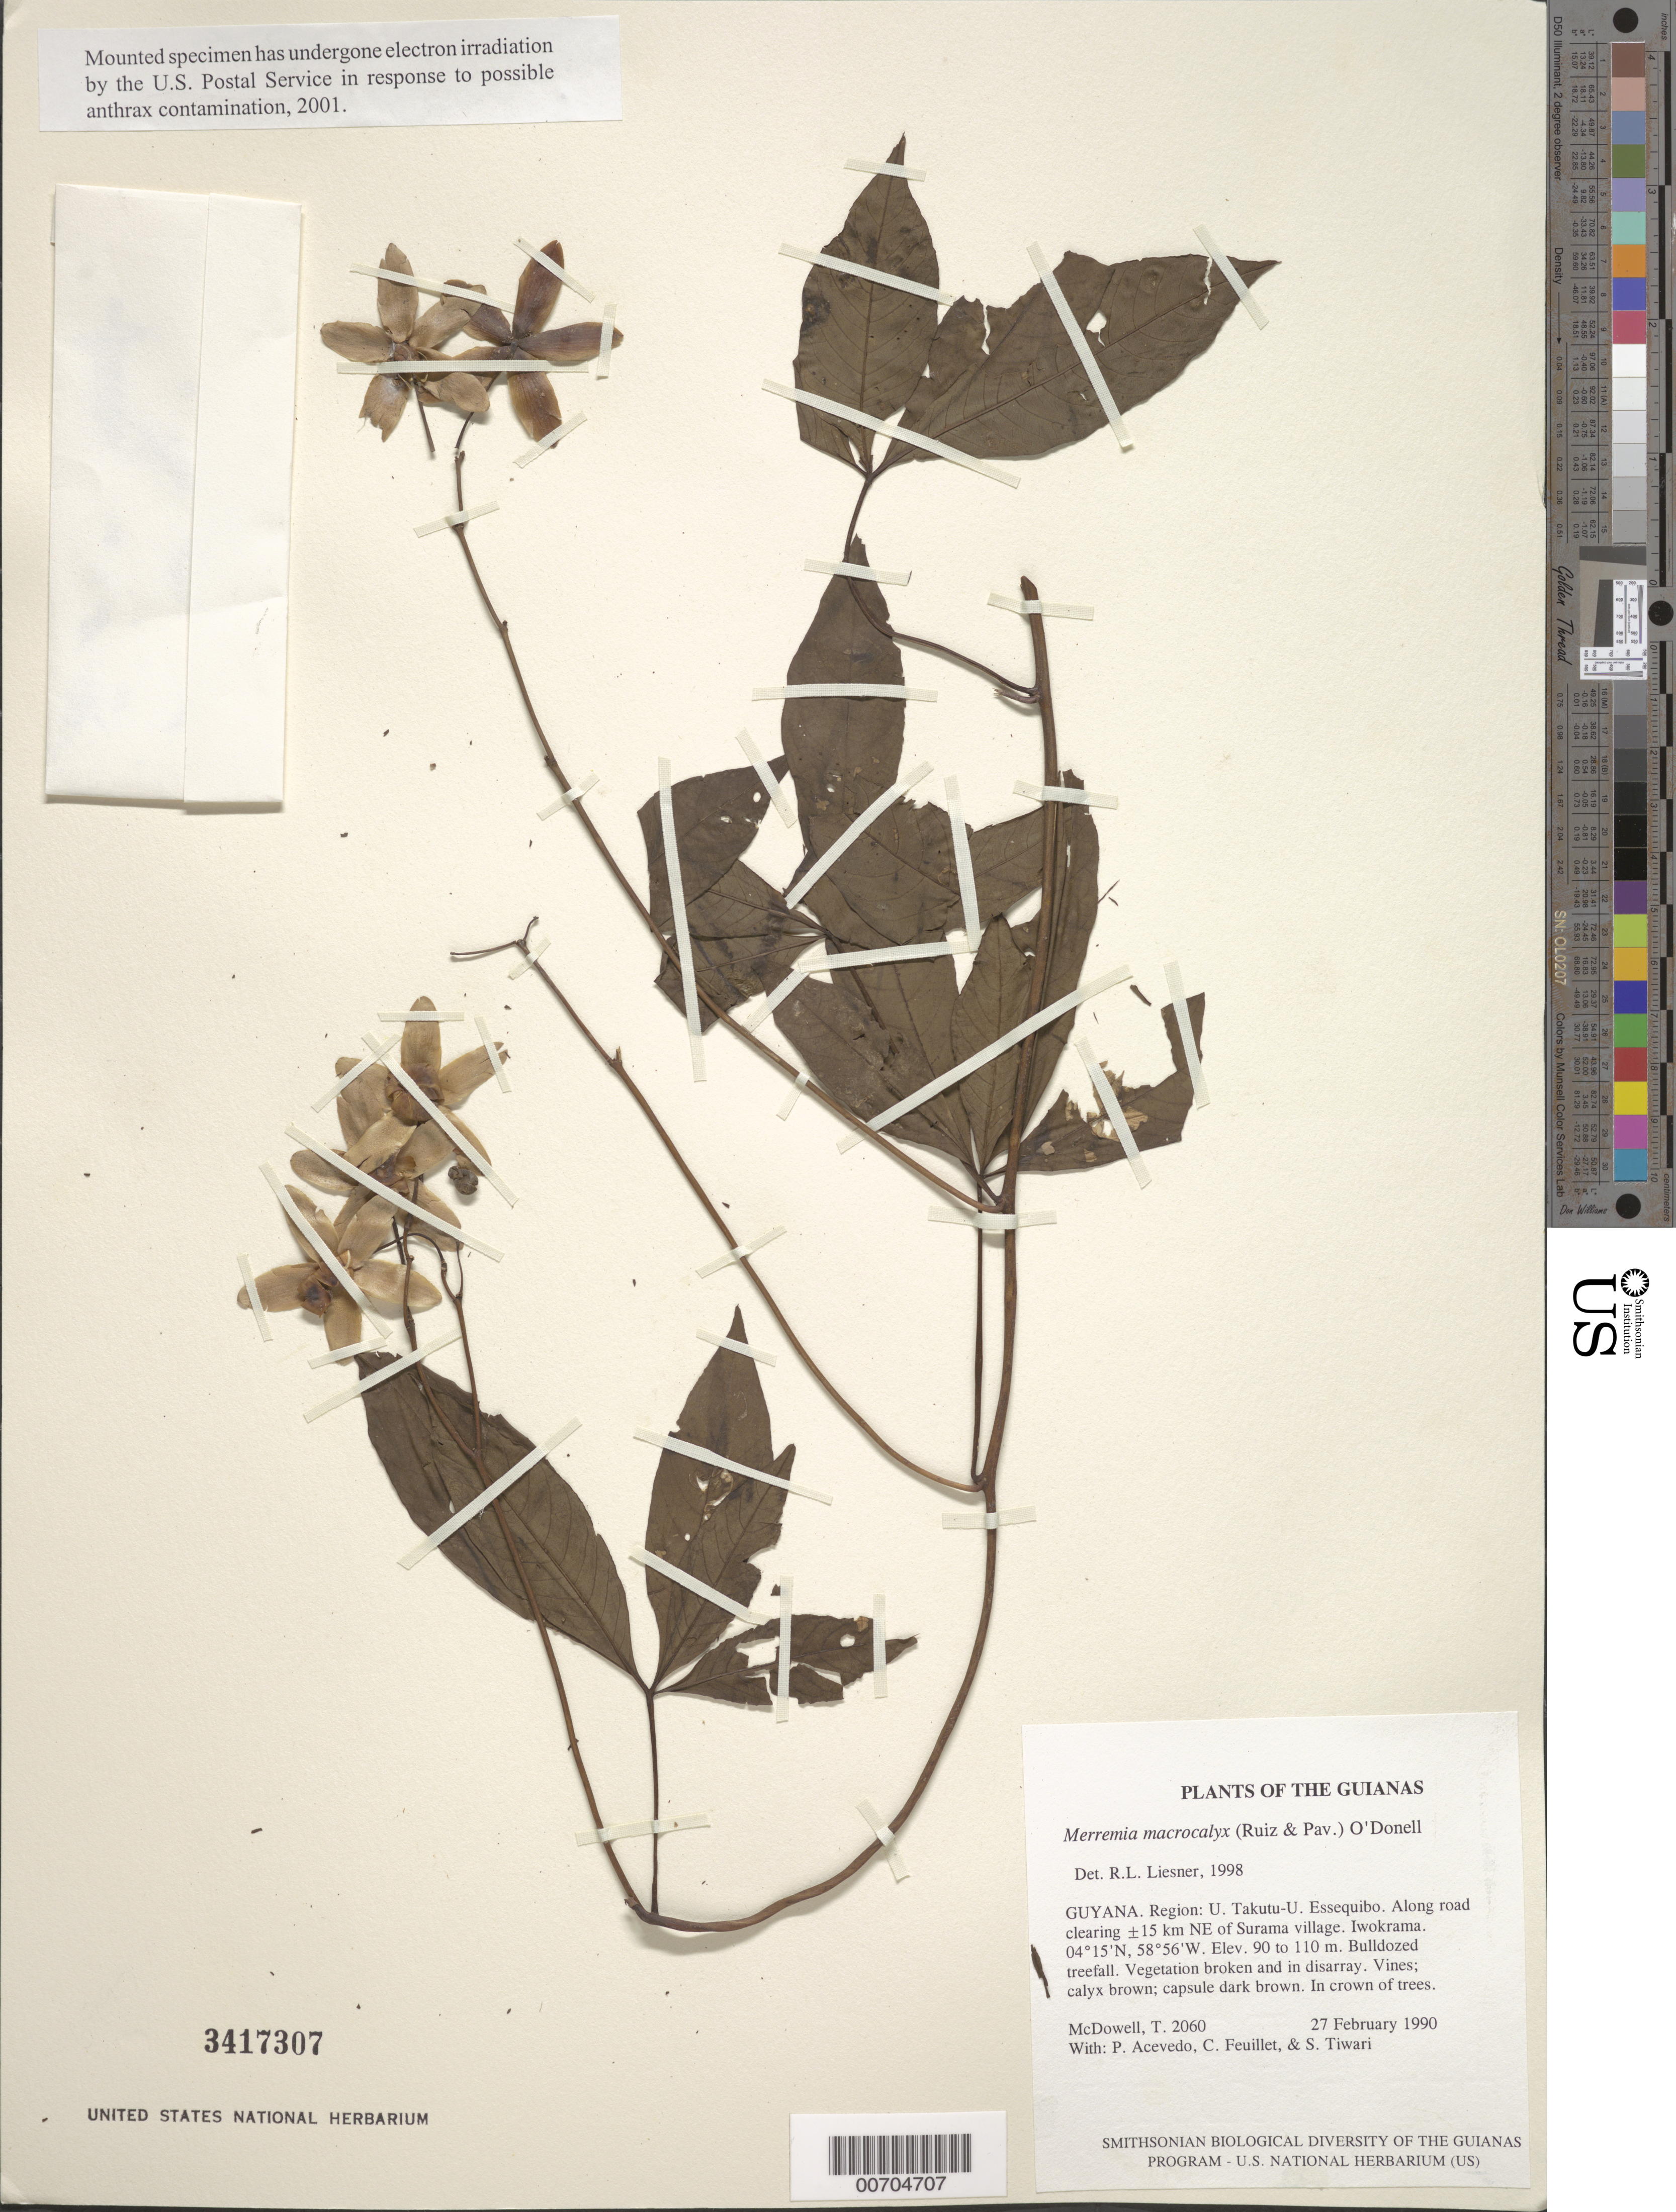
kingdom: Plantae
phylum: Tracheophyta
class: Magnoliopsida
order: Solanales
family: Convolvulaceae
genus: Distimake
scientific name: Distimake macrocalyx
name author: (Ruiz & Pav.) A. R. Simões & Staples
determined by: Strong, Mark T., (BOT), Smithsonian Institution - National Museum of Natural History (UNITED STATES)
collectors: T. McDowell, P. Acevedo-Rodr., C. Feuillet & S. Tiwari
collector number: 2060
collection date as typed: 27 February 1990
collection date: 1990-02-27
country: Guyana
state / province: Potaro-Siparuni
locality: Along Paranapanema road clearing ±15 km NE of Surama village. Iwokrama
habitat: Bulldozed treefall. Vegetation broken and in disarray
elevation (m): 90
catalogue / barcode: US 3417307